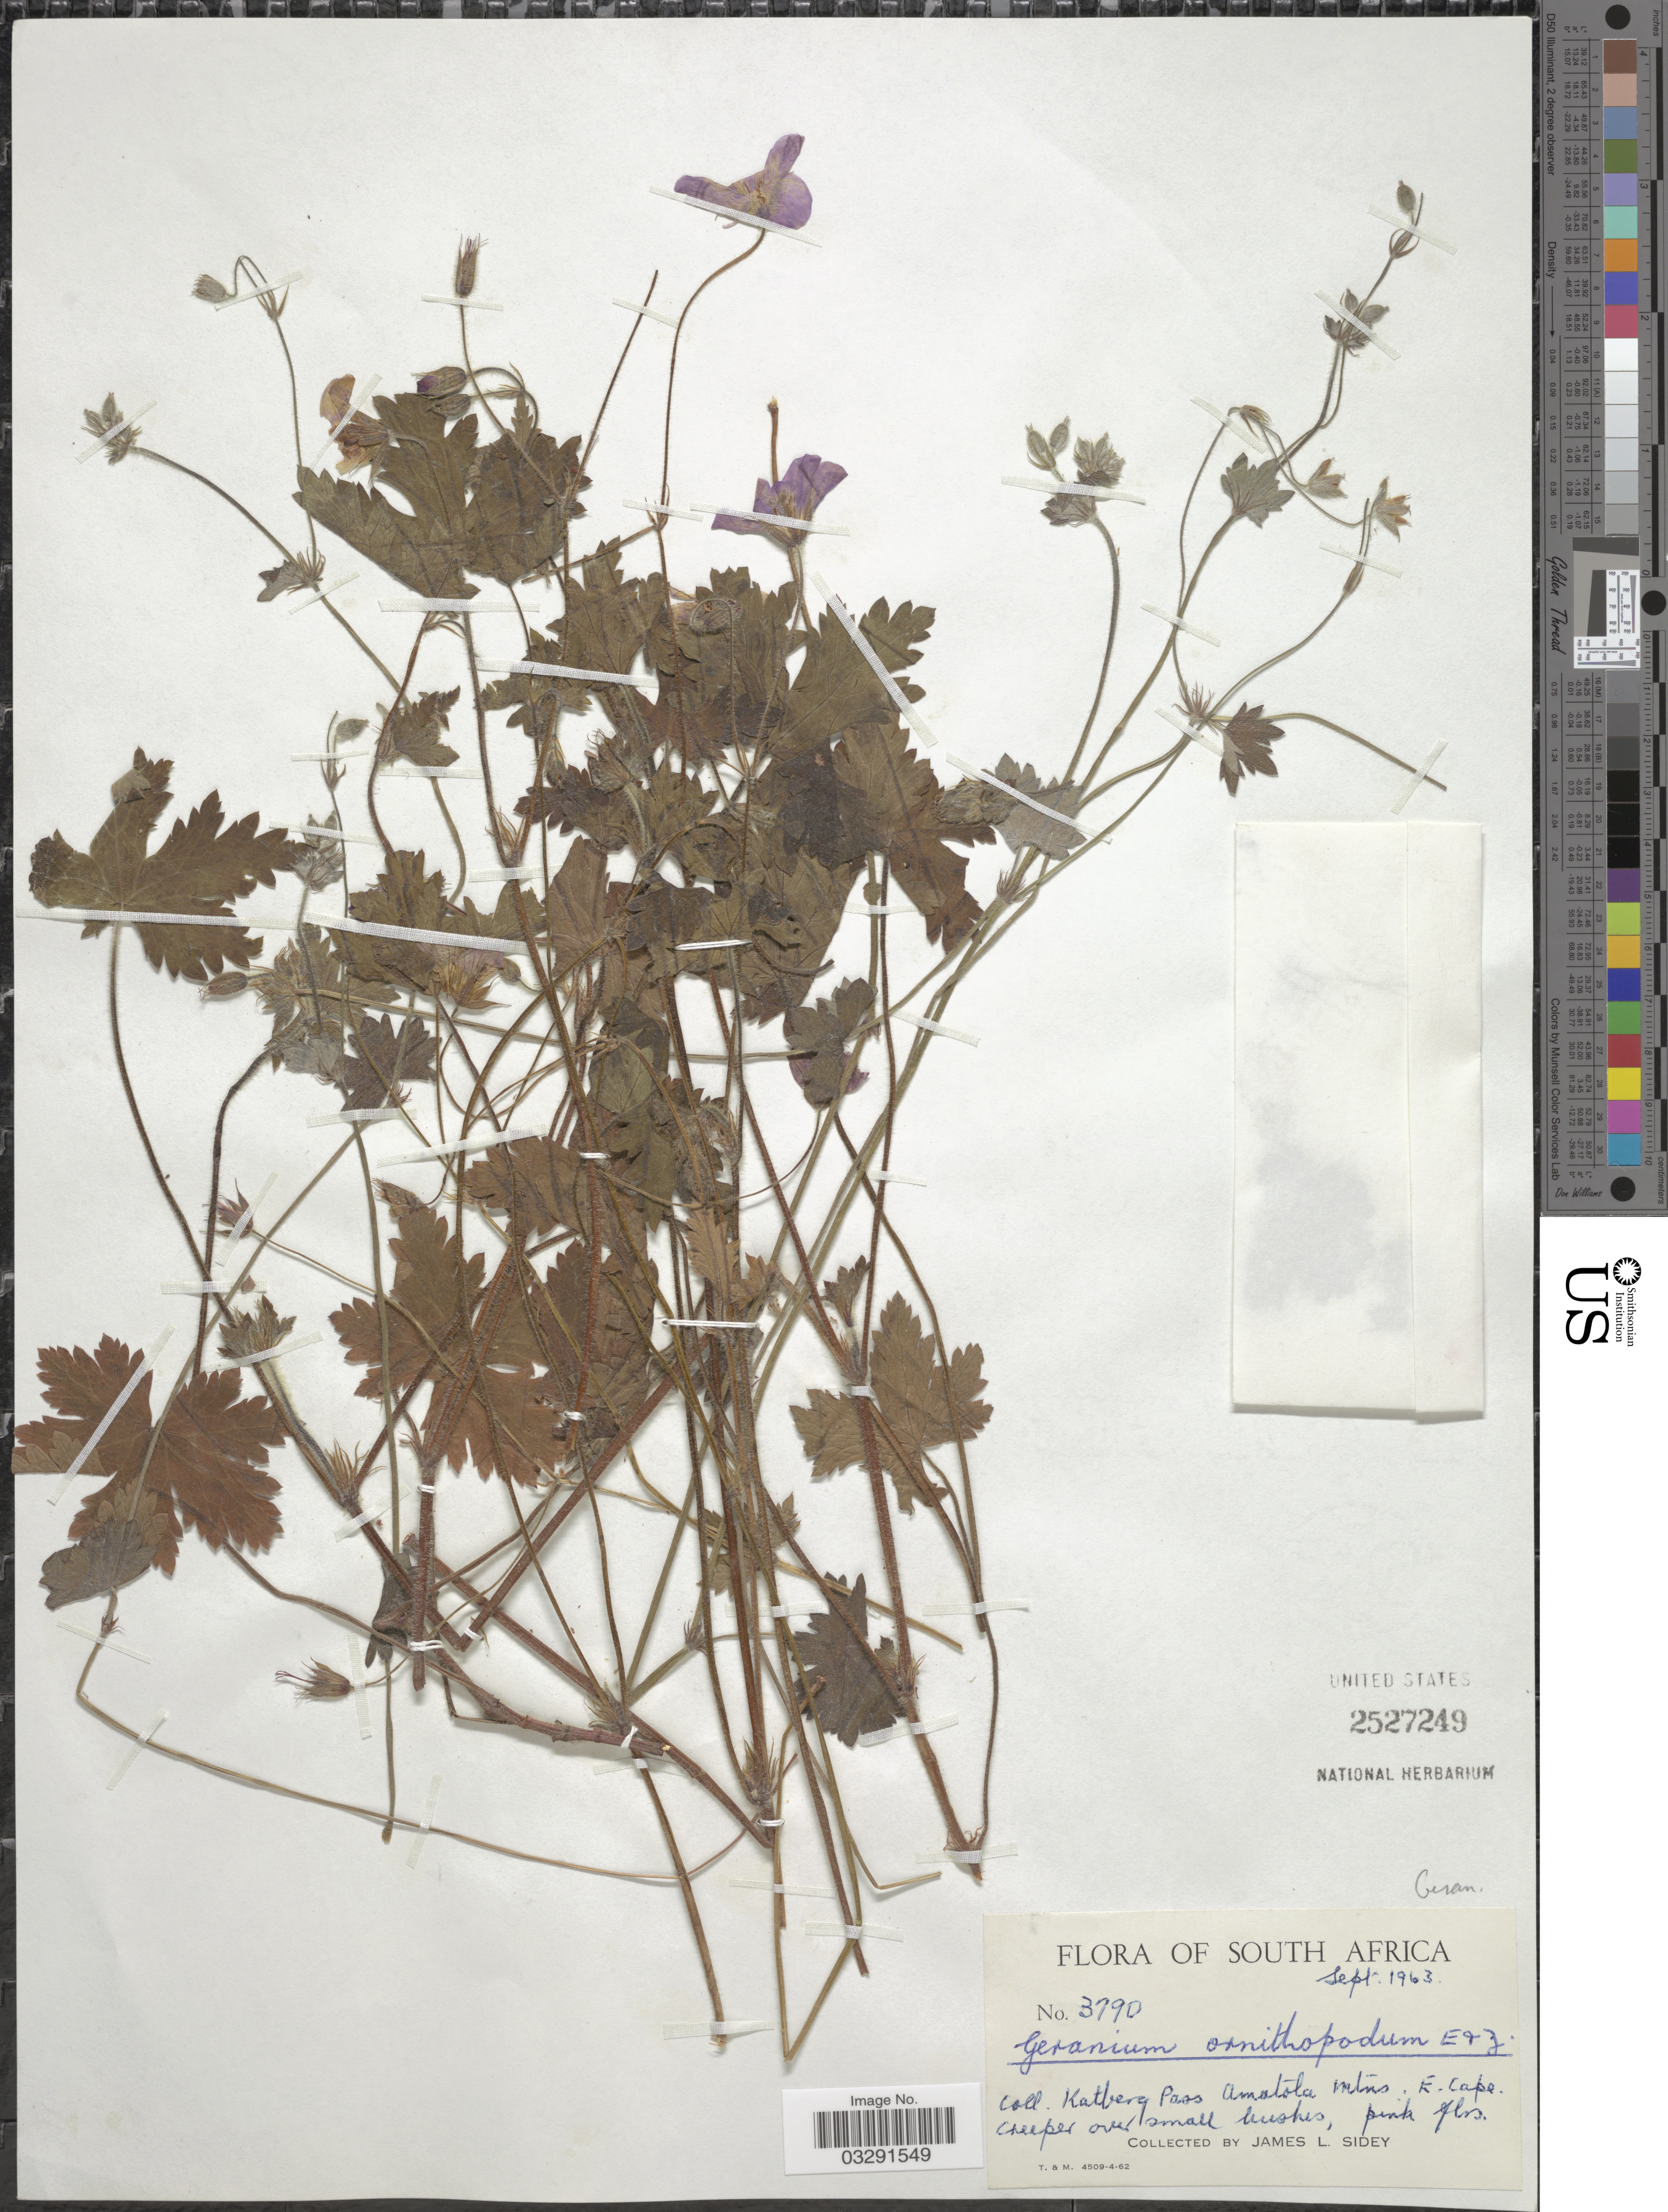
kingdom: Plantae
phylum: Tracheophyta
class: Magnoliopsida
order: Geraniales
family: Geraniaceae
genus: Geranium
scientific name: Geranium ornithopodon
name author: Eckl. & Zeyh.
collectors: J. L. Sidey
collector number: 3790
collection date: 1963-09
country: South Africa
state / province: Eastern Cape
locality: Katberg Pass Amatola Mtns. E. Cape.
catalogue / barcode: US 2527249